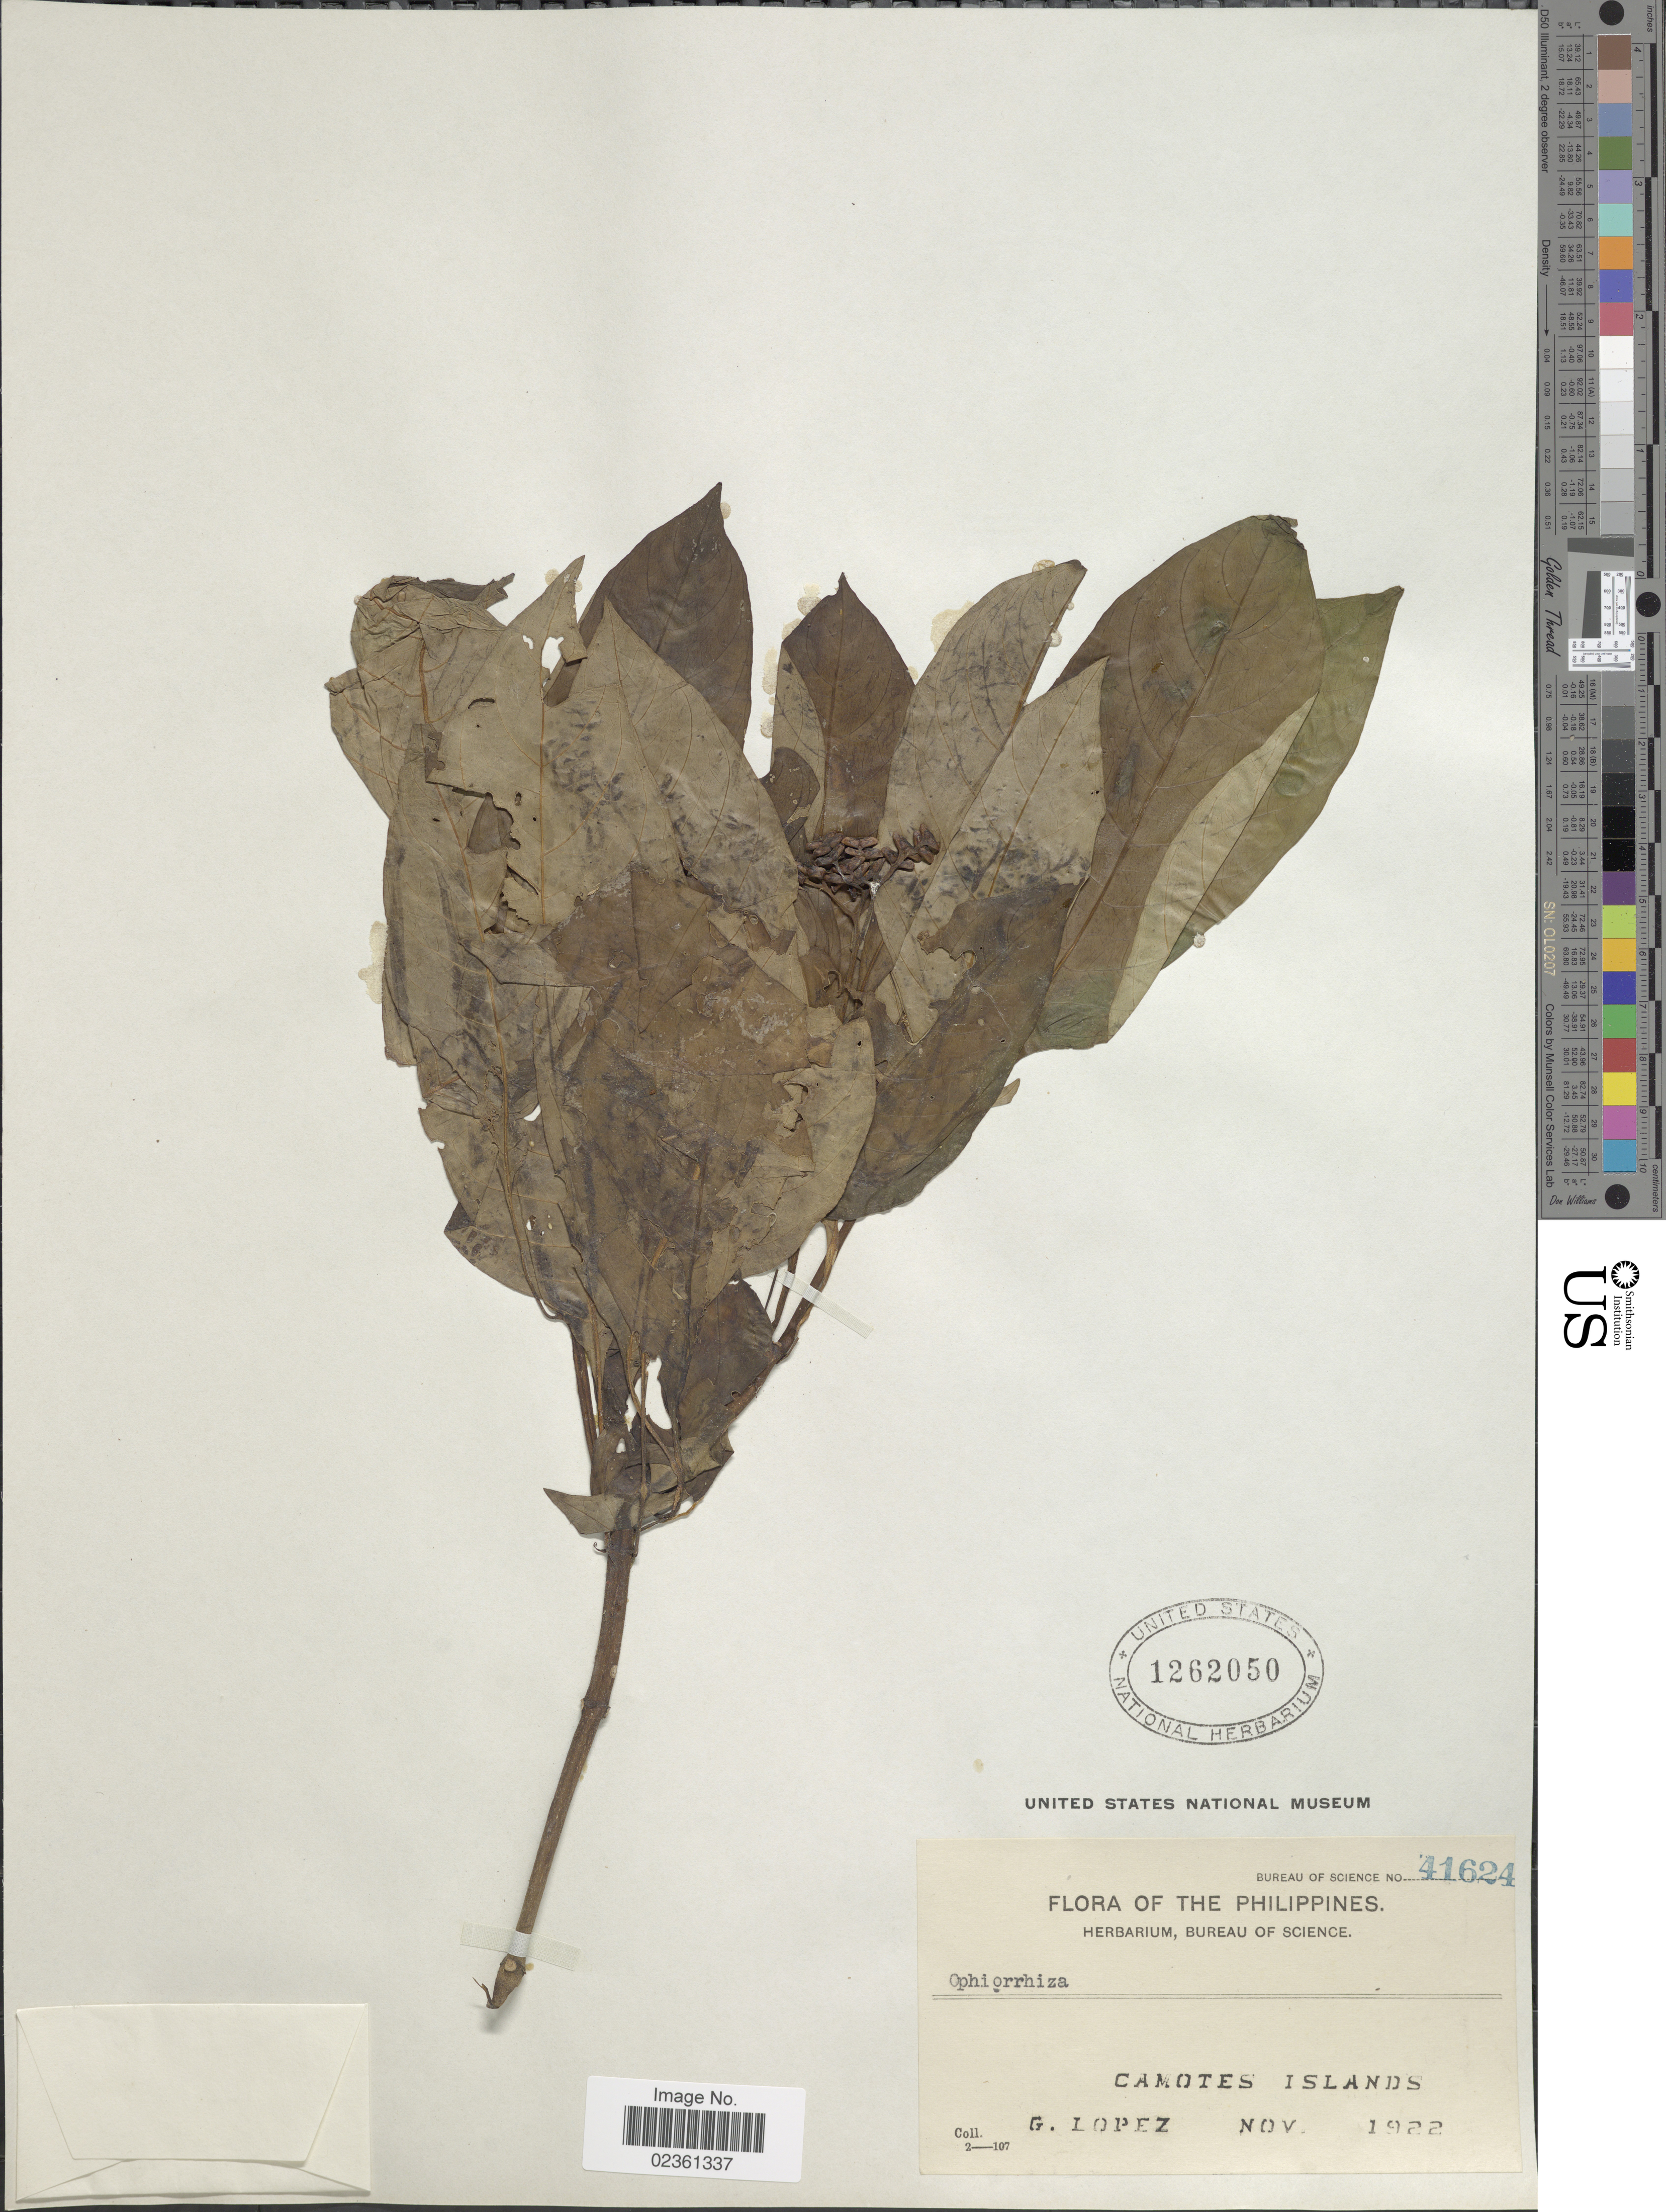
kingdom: Plantae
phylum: Tracheophyta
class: Magnoliopsida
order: Gentianales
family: Rubiaceae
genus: Ophiorrhiza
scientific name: Ophiorrhiza sp.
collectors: G. Lopéz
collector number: Bureau of Science 41624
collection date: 1922-11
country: Philippines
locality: Camotes Islands.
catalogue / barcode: US 1262050